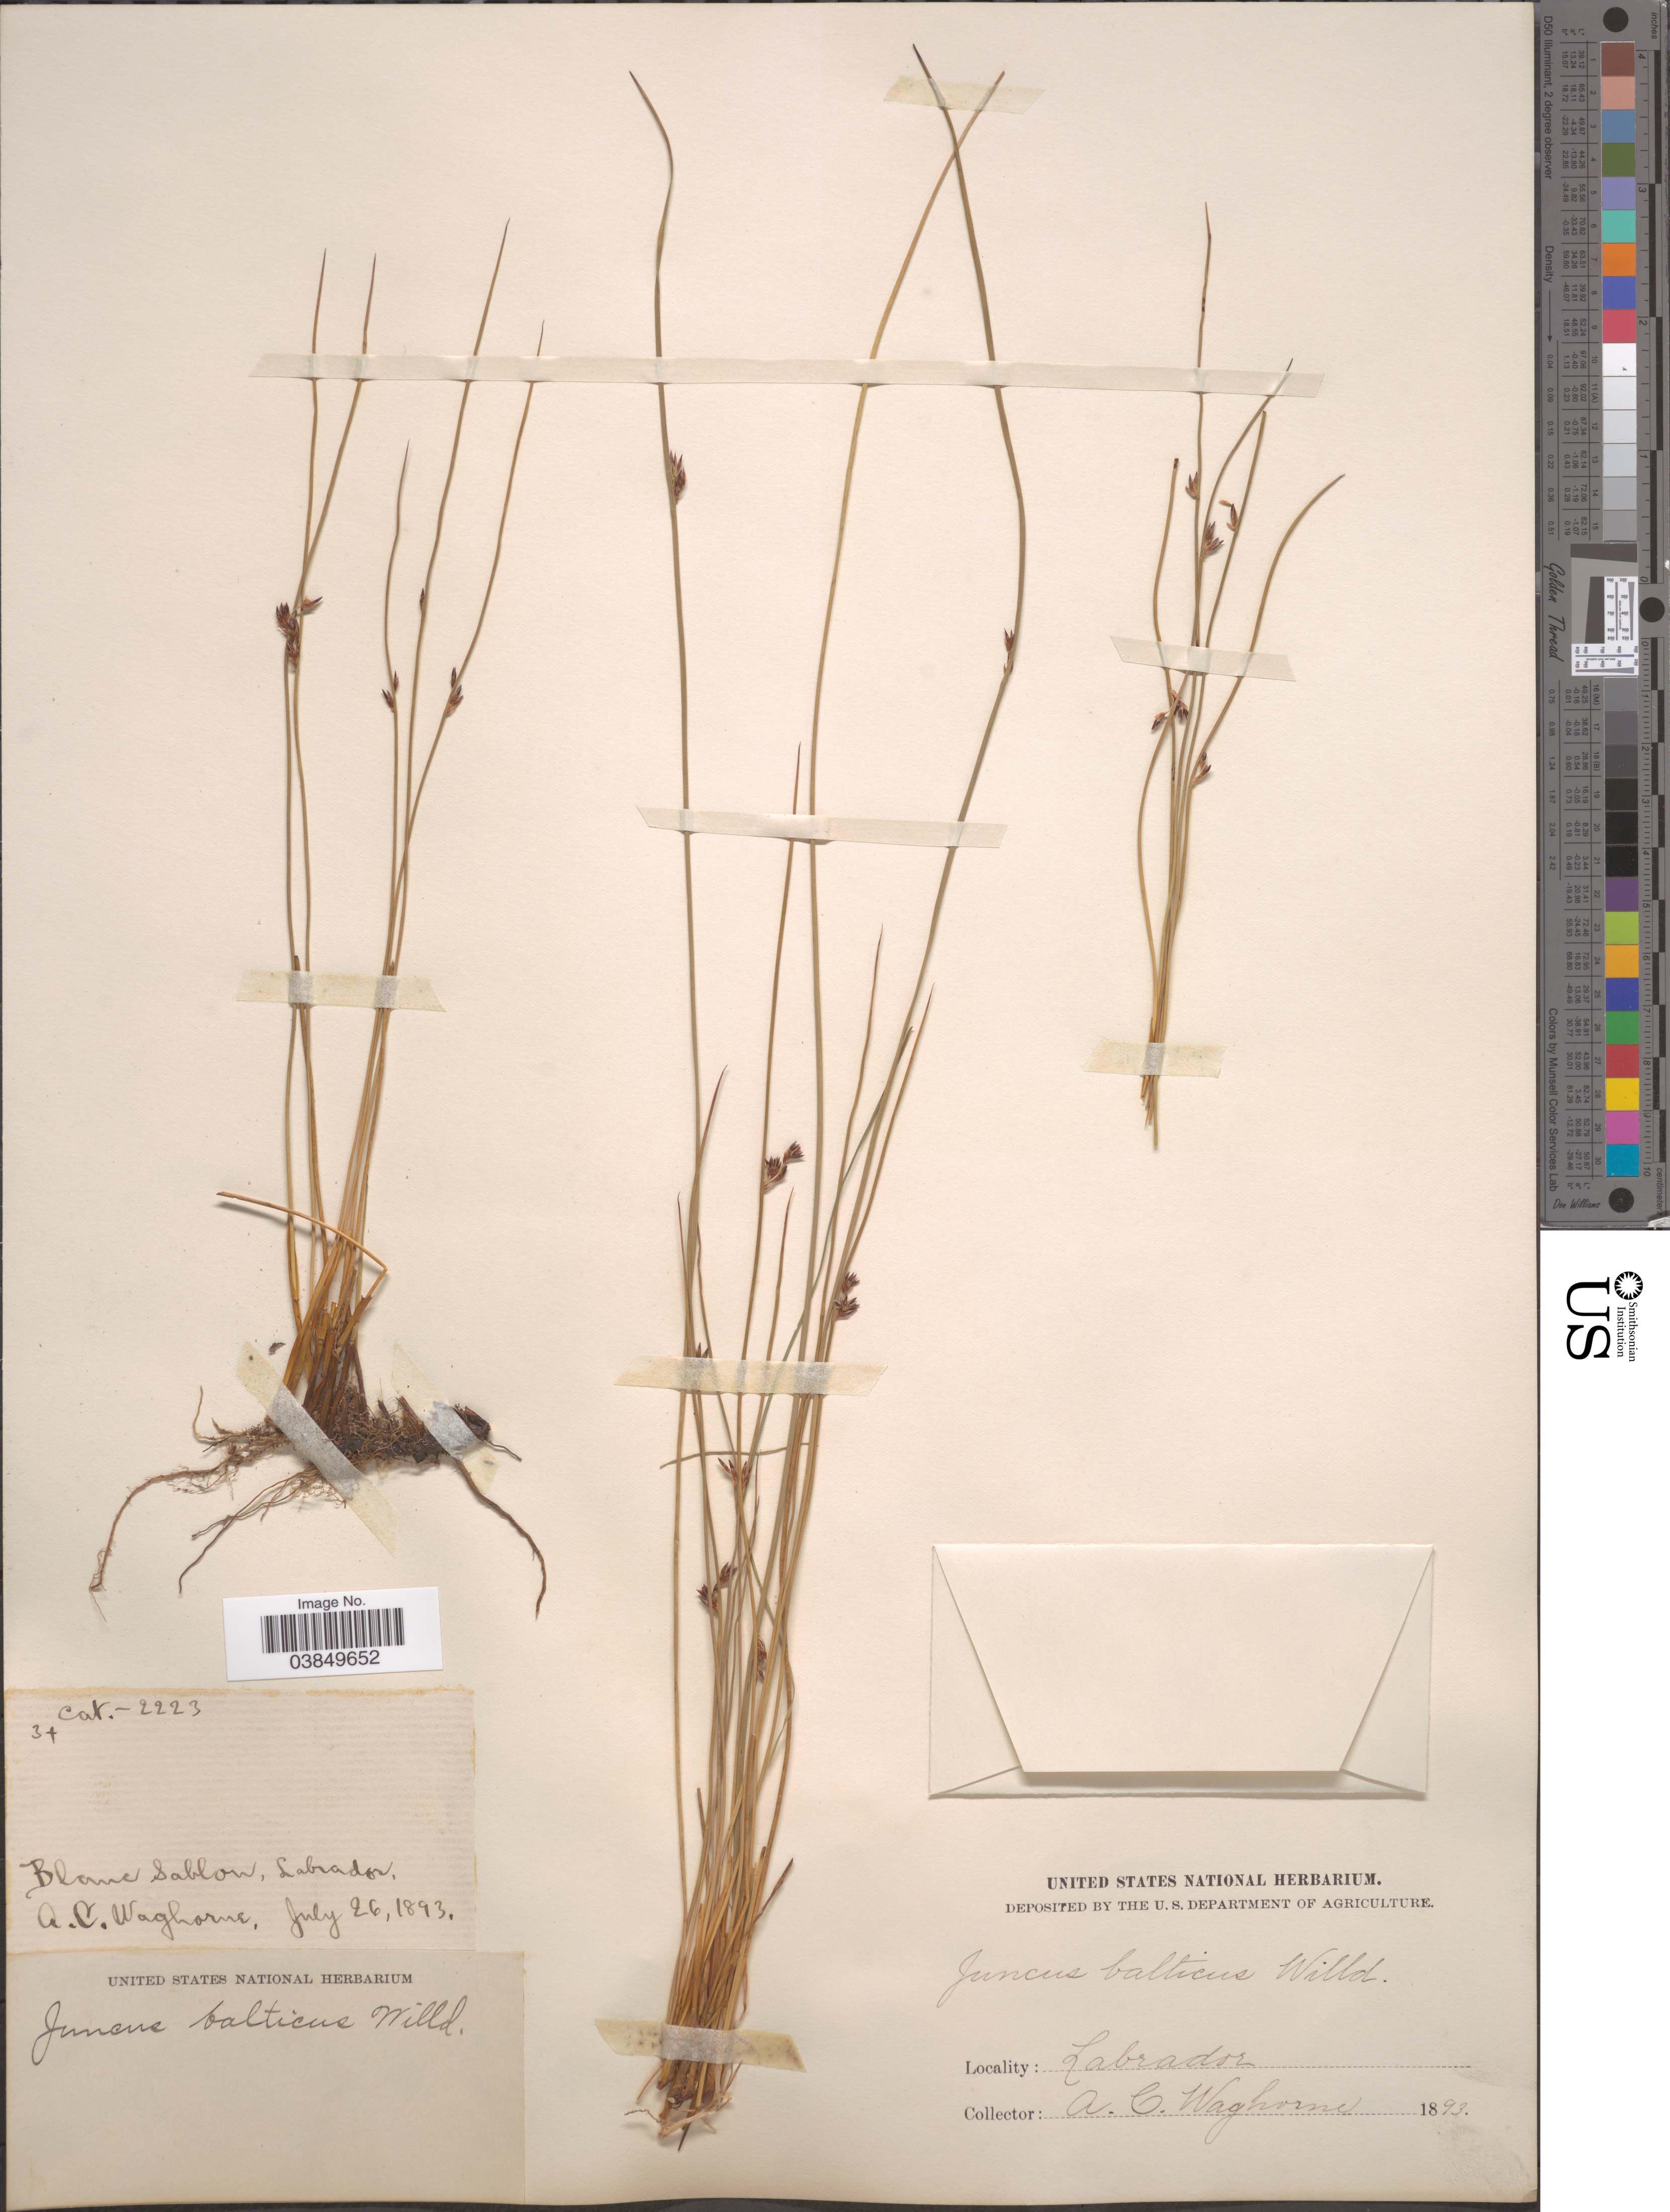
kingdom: Plantae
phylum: Tracheophyta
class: Liliopsida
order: Poales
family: Juncaceae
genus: Juncus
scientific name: Juncus balticus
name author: Willd.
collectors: A. Waghorne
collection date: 1893-07-26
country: Canada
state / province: Newfoundland and Labrador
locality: Blanc Sablon, Labrador.